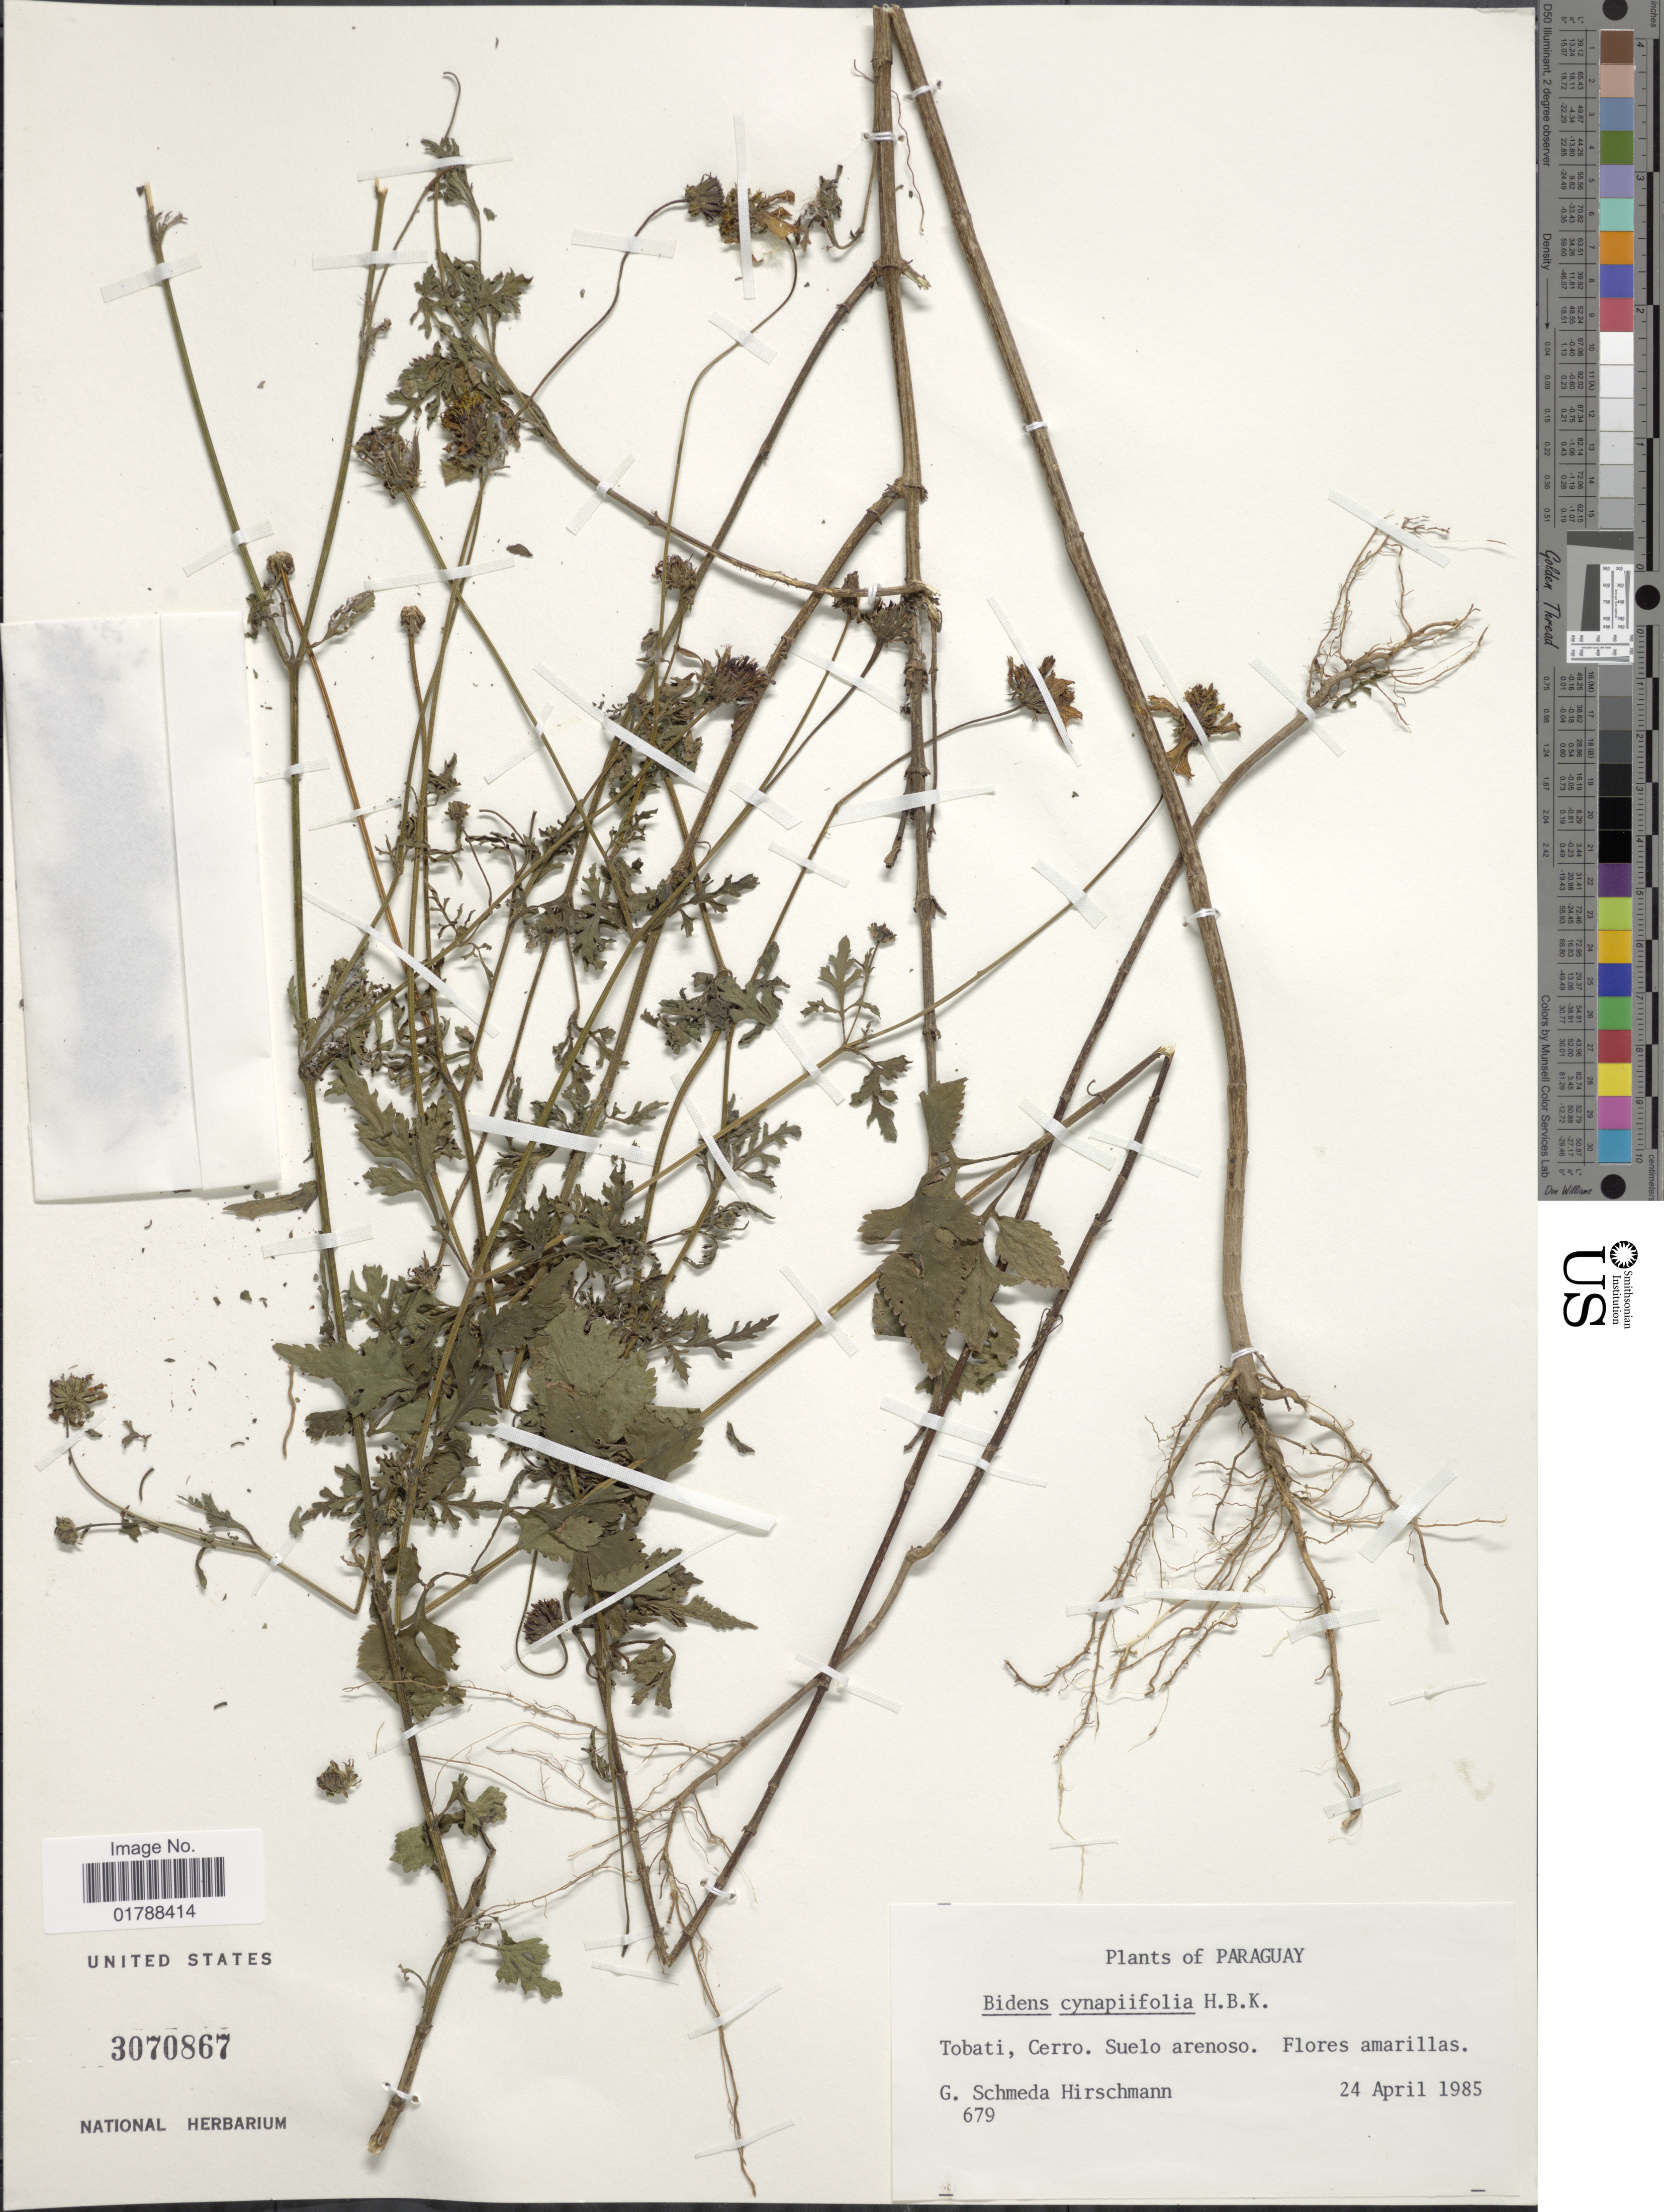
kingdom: Plantae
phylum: Tracheophyta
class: Magnoliopsida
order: Asterales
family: Asteraceae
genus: Bidens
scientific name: Bidens gardneri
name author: Baker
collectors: G. Hirschmann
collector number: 679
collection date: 1985-04-24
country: Paraguay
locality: Tobati, Cerro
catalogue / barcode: US 3070867